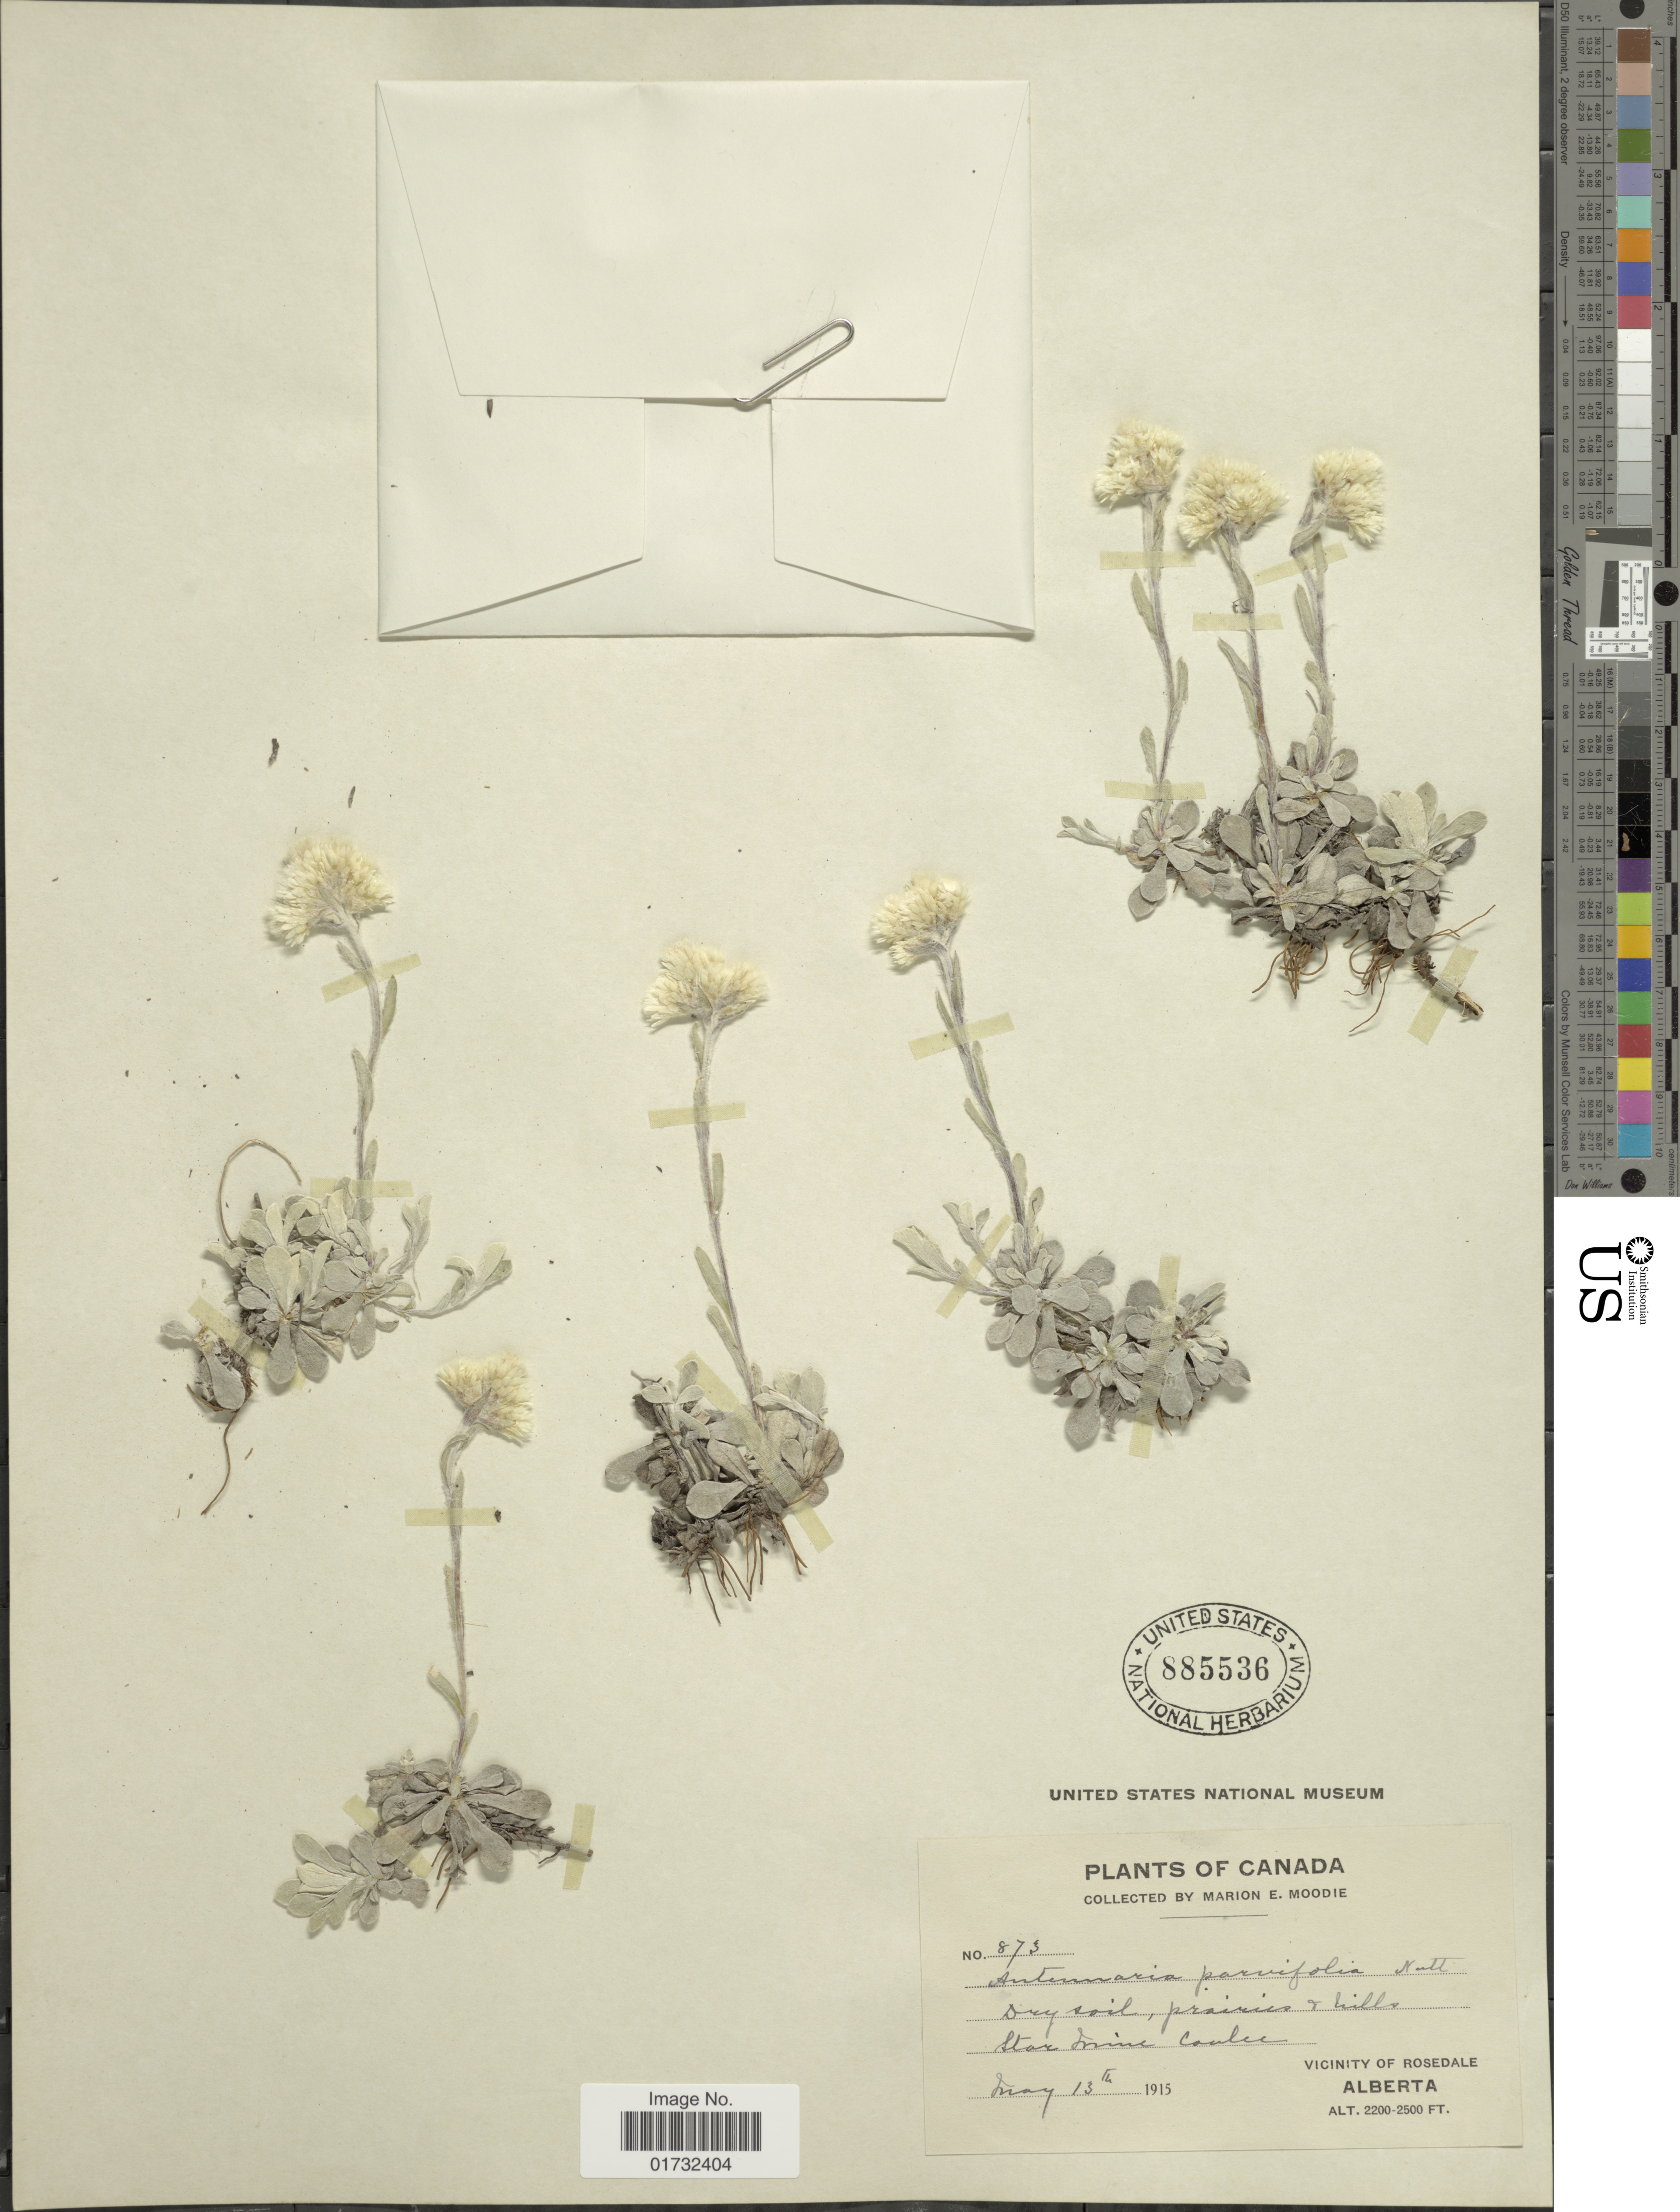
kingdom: Plantae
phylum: Tracheophyta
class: Magnoliopsida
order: Asterales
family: Asteraceae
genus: Antennaria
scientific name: Antennaria parvifolia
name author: Nutt.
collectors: M. E. Moodie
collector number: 873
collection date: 1915-05-13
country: Canada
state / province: Alberta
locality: Vicinity of Rosedale. Star Mine Coulee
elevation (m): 671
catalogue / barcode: US 885536